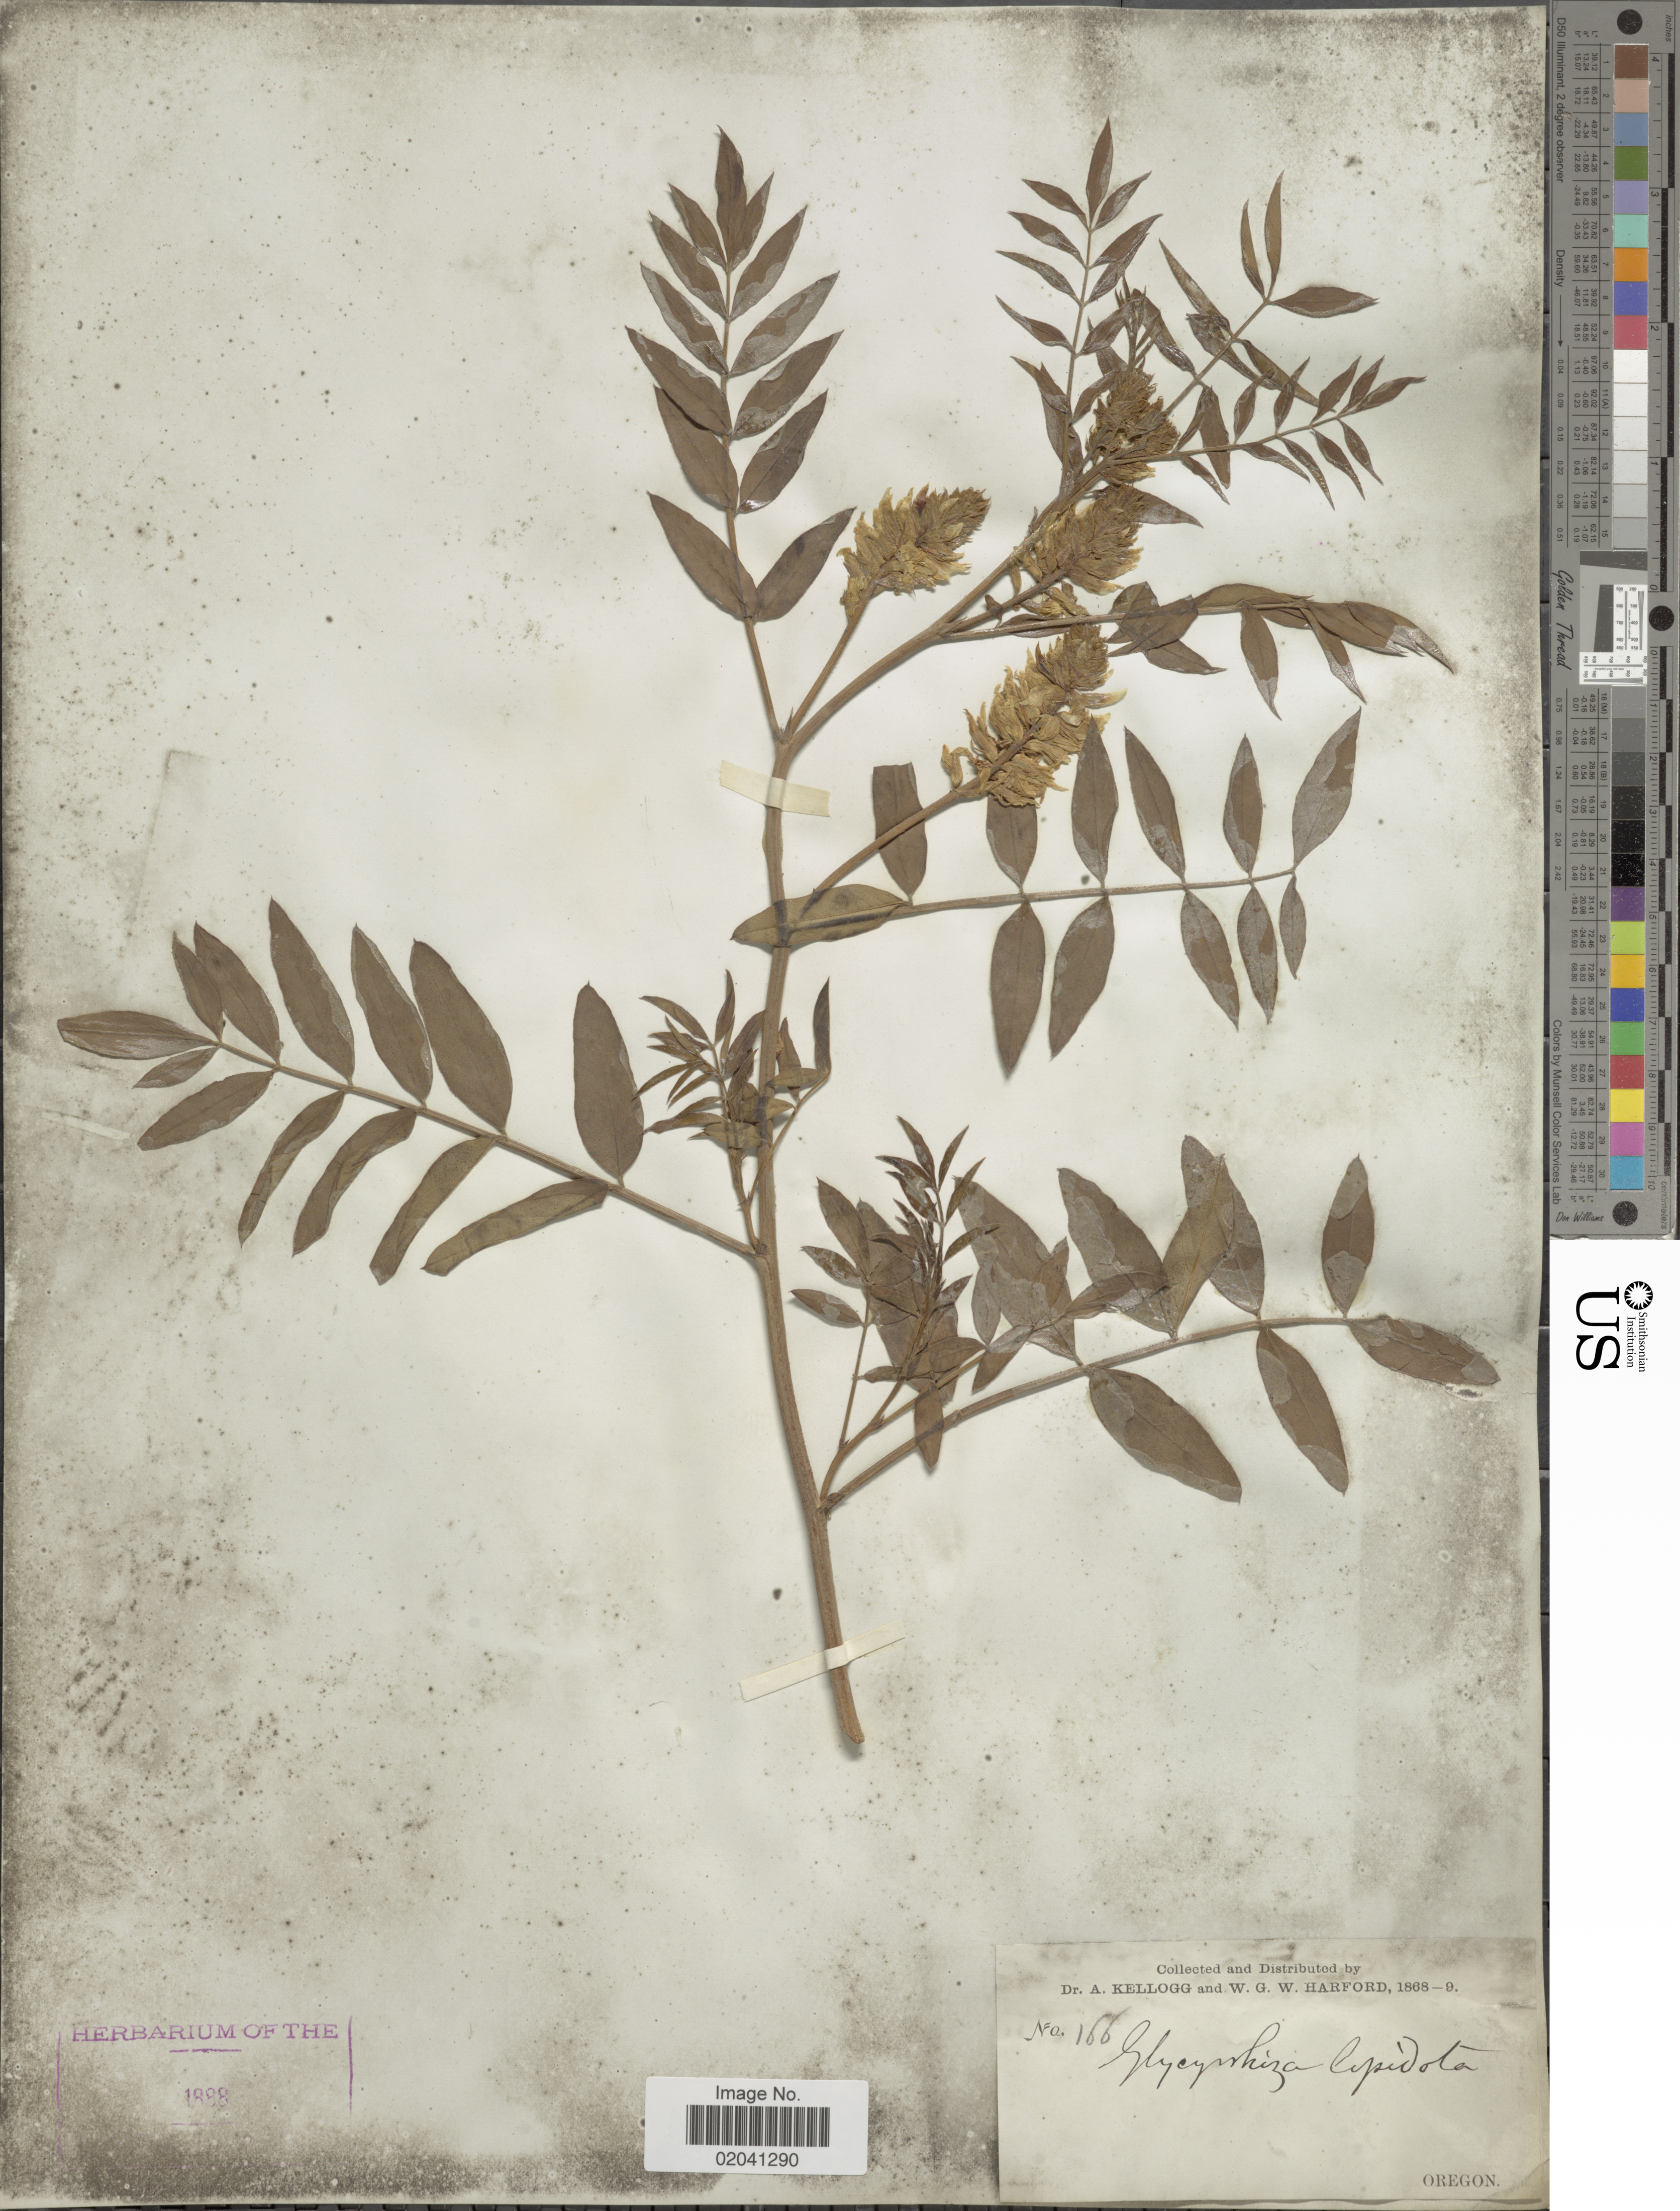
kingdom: Plantae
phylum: Tracheophyta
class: Magnoliopsida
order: Fabales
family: Fabaceae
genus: Glycyrrhiza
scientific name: Glycyrrhiza lepidota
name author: Pursh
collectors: A. Kellogg & W. G. W. Harford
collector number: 166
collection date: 1868/1869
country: United States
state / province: Oregon